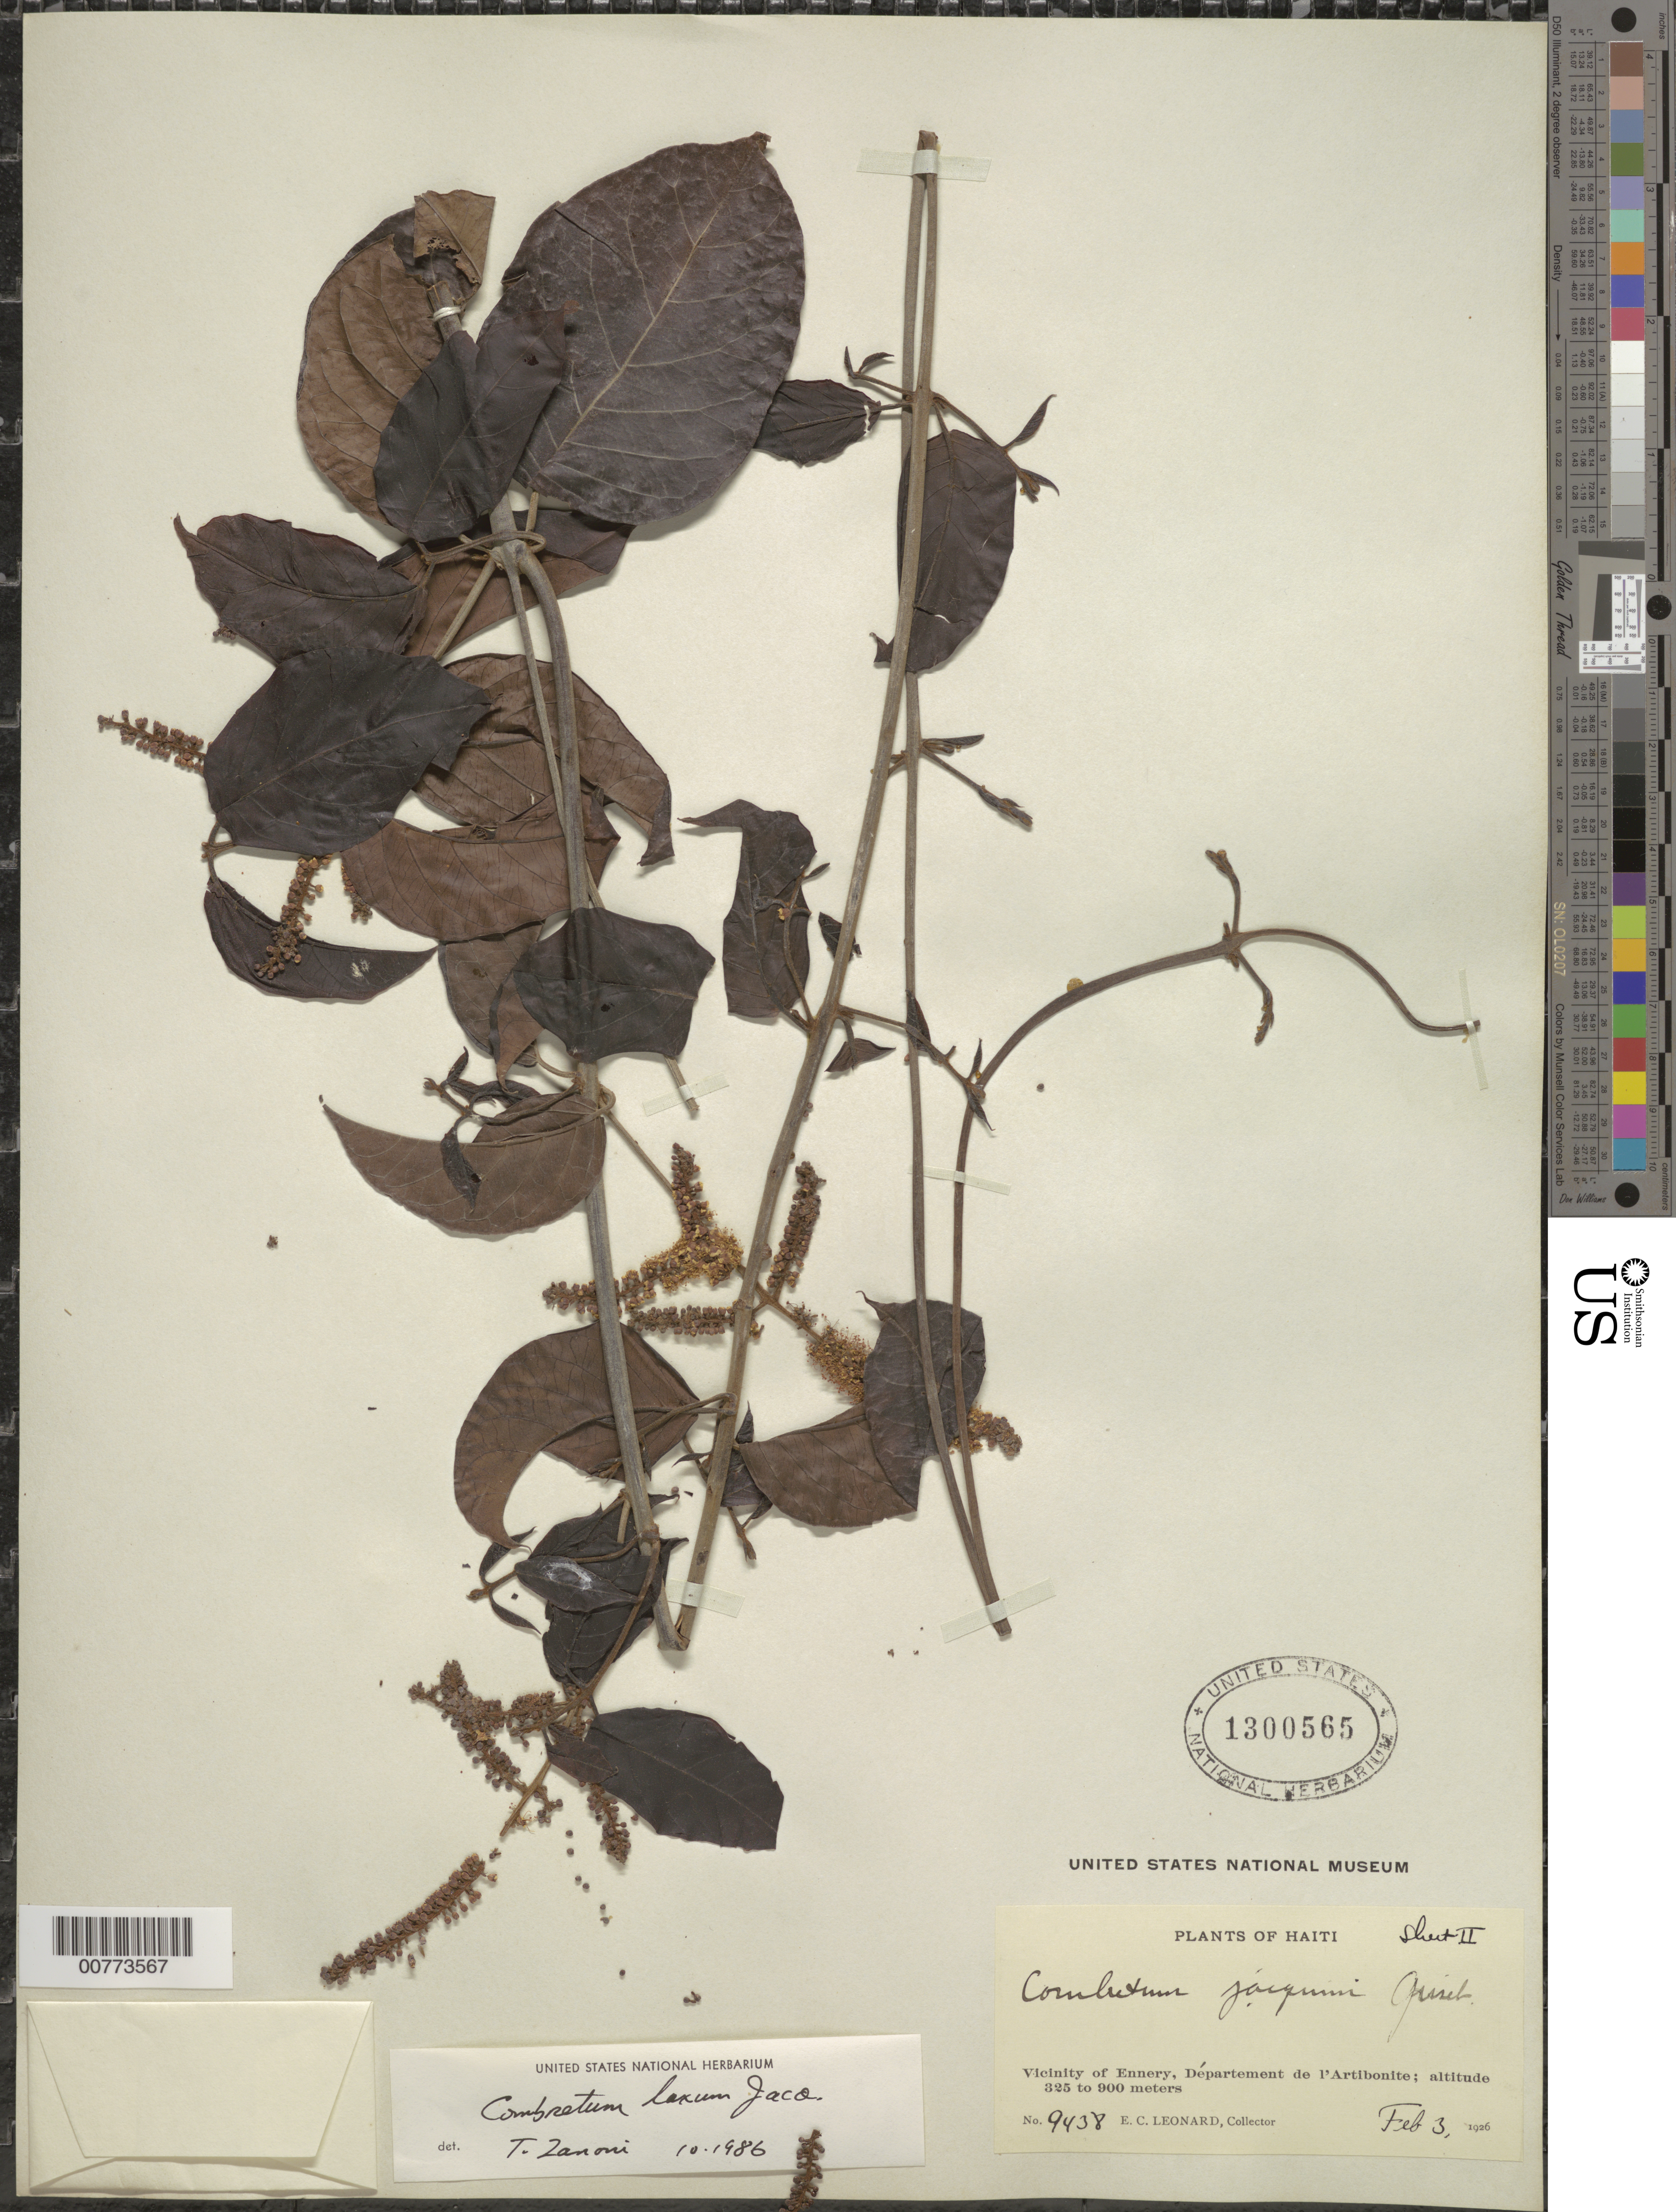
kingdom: Plantae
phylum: Tracheophyta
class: Magnoliopsida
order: Myrtales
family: Combretaceae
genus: Combretum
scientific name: Combretum laxum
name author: Jacq.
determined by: Zanoni, T. A., (NY), New York Botanical Garden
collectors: E. C. Leonard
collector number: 9438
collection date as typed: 03 Feb 1926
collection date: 1926-02-03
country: Haiti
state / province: Artibonite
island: Hispaniola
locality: Vicinity of Ennery.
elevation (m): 325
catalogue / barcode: US 1300565